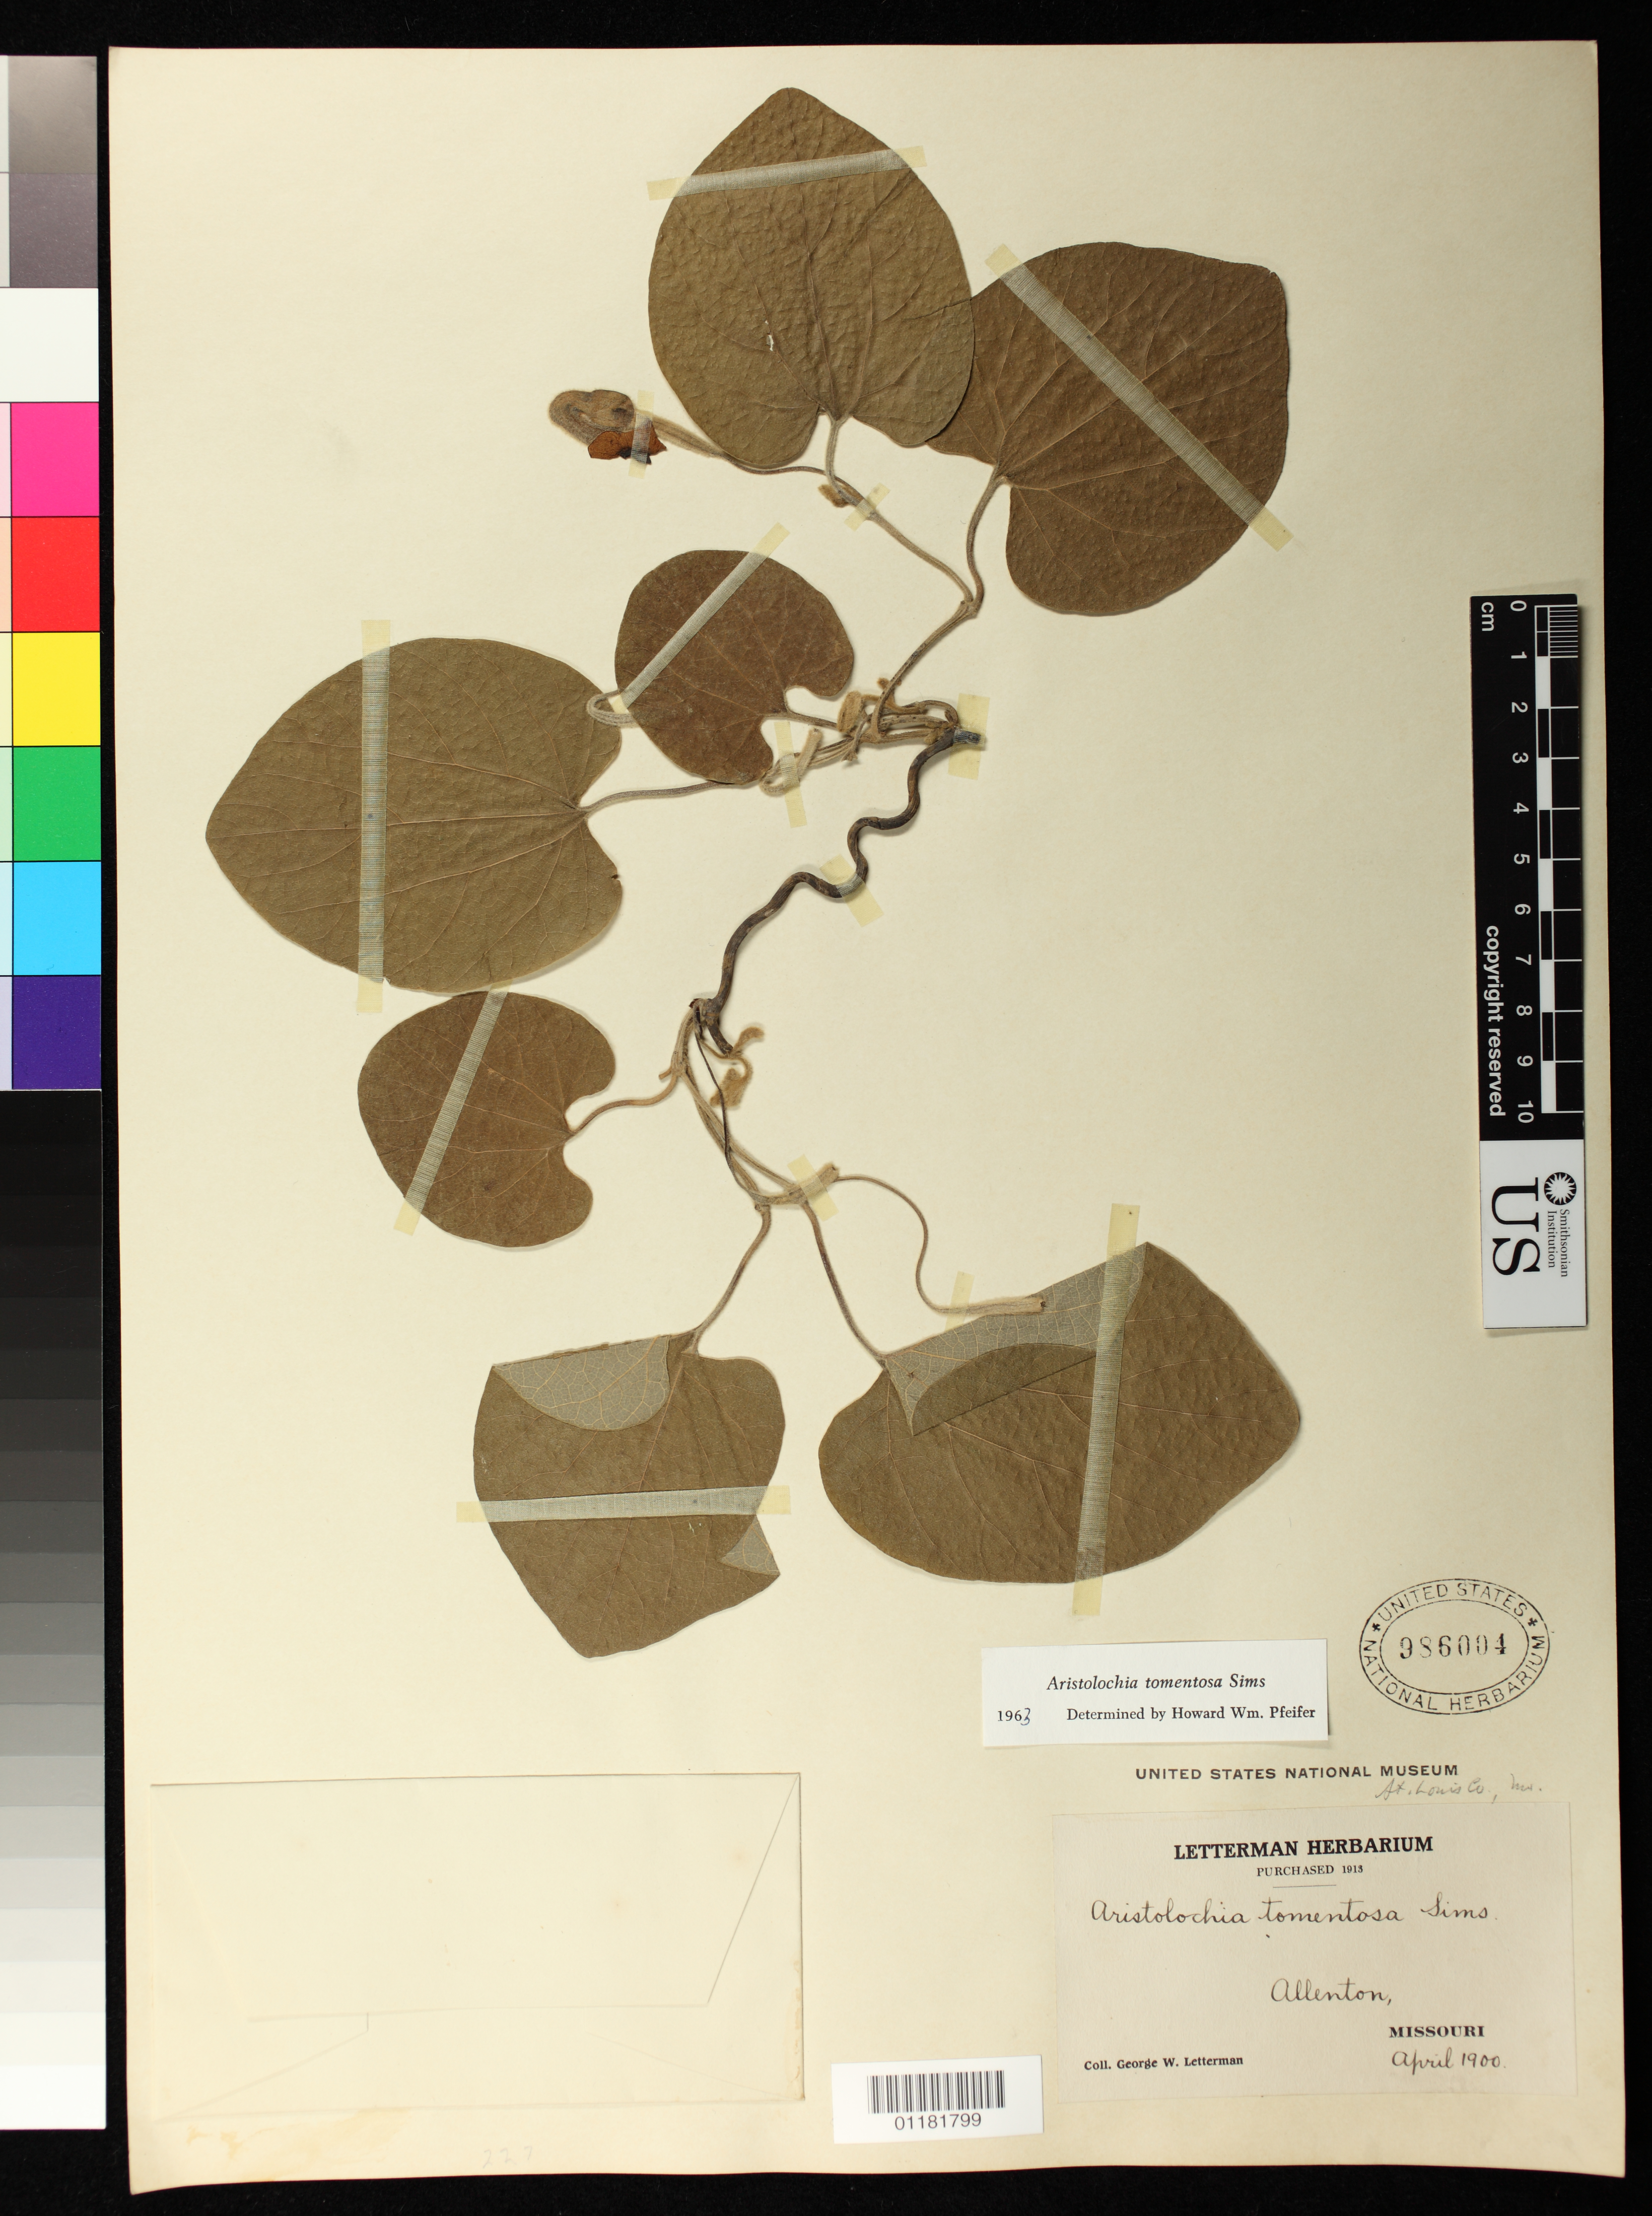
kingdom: Plantae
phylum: Tracheophyta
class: Magnoliopsida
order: Piperales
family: Aristolochiaceae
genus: Aristolochia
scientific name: Aristolochia tomentosa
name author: Sims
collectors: G. W. Letterman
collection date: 1900-04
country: United States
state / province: Missouri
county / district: St. Louis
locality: Allenton, St. Louis County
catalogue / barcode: US 986004